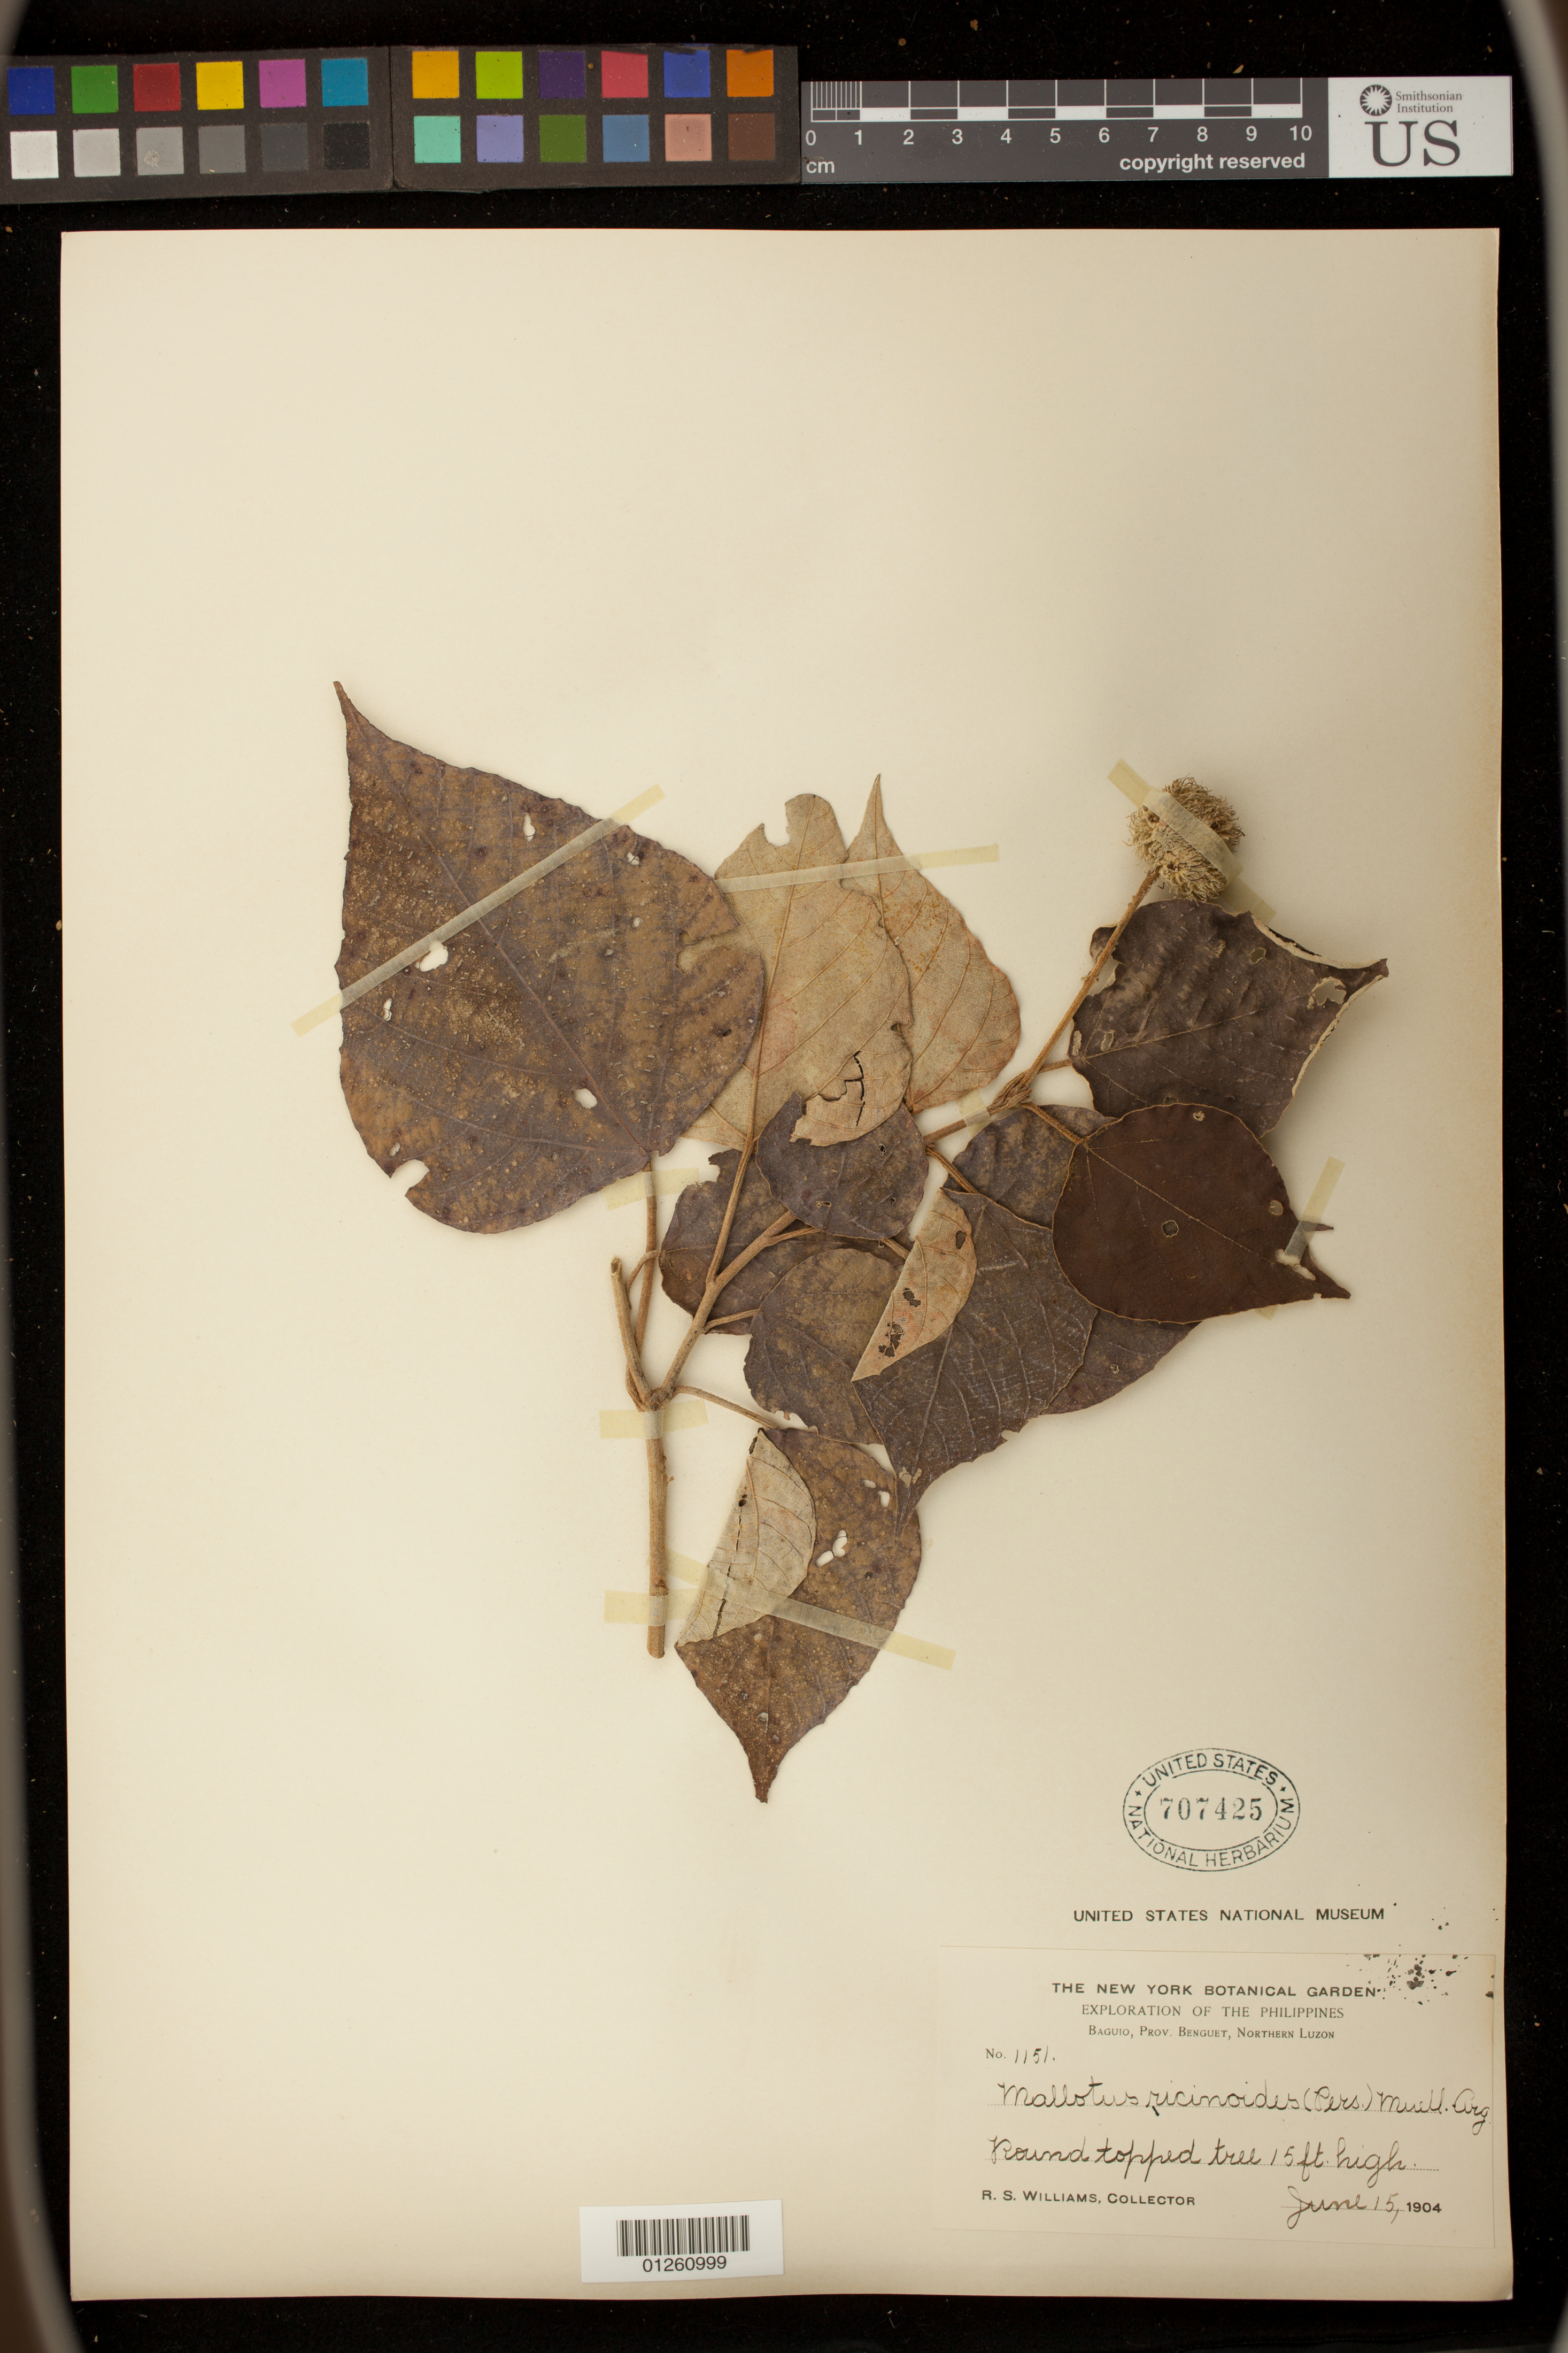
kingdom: Plantae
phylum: Tracheophyta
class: Magnoliopsida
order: Malpighiales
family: Euphorbiaceae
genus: Mallotus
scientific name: Mallotus ricinoides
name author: (Pers.) Müll. Arg.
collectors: R. S. Williams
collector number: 1151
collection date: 1904-06-15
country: Philippines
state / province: Cordillera (Administrative Region)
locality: Baguio, Prov. Benguet, Northern Luzon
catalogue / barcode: US 707425